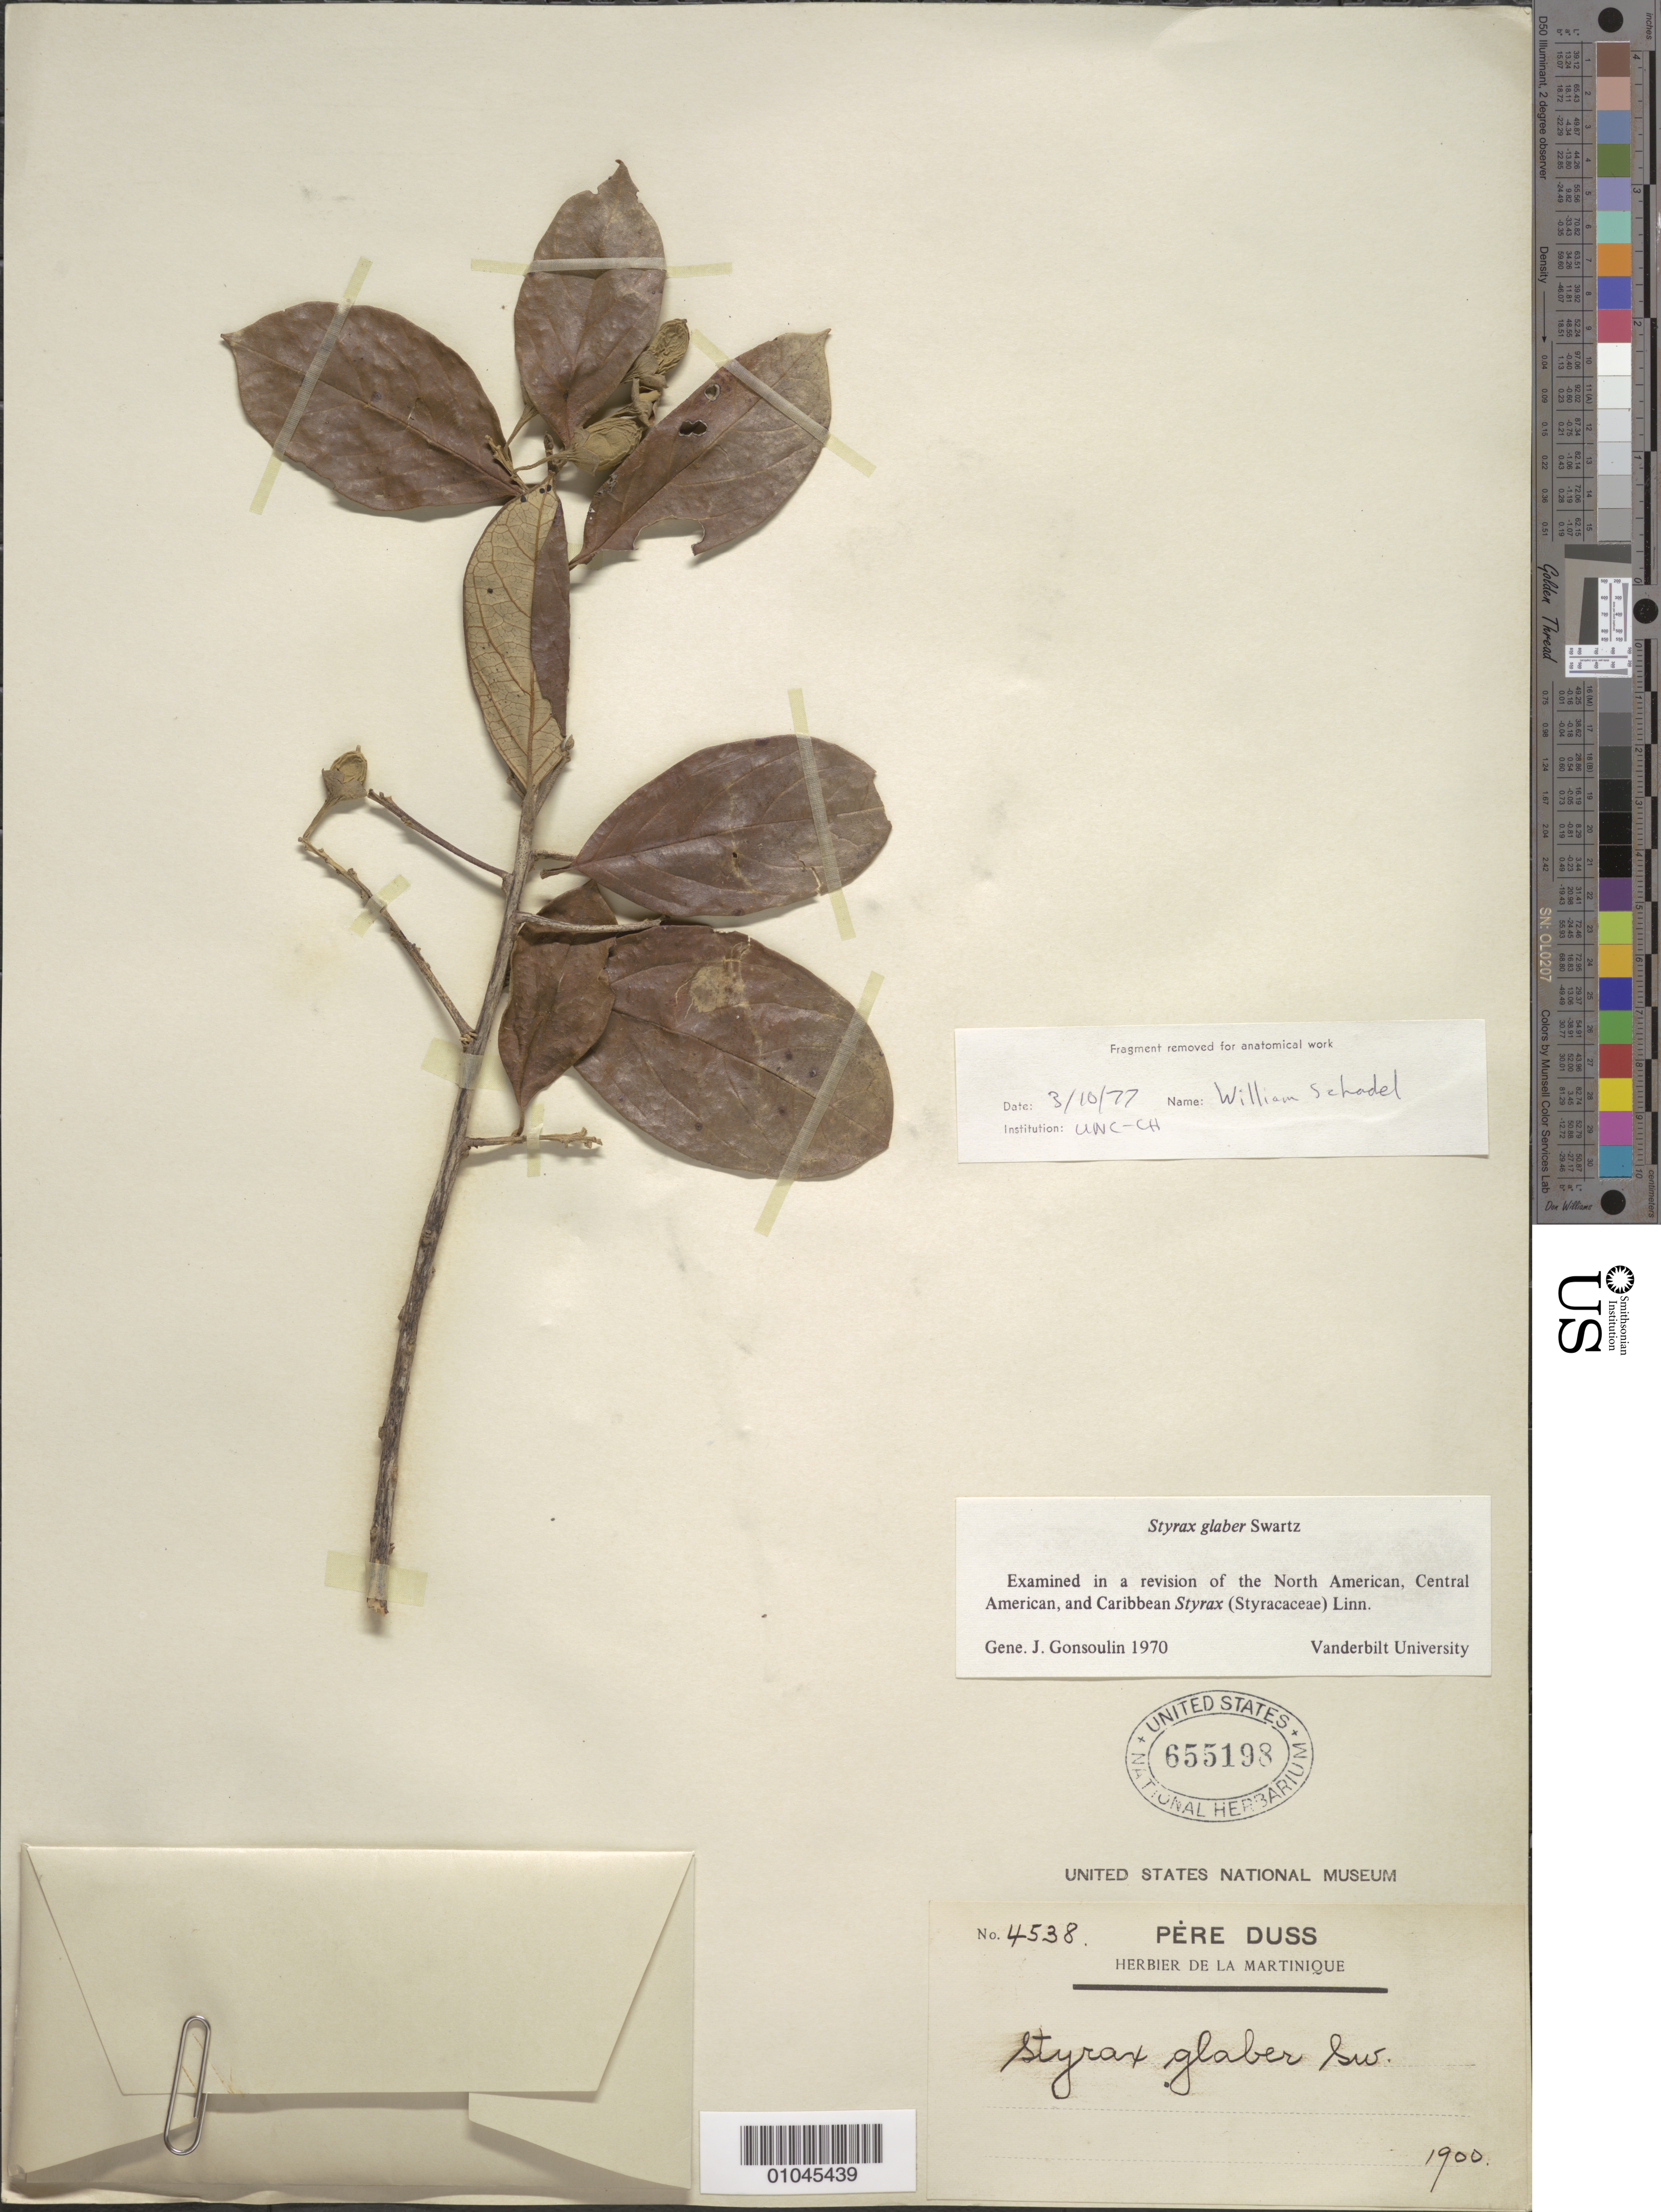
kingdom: Plantae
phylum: Tracheophyta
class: Magnoliopsida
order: Ericales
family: Styracaceae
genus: Styrax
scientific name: Styrax glaber var. micranthus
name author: Perkins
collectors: Père Duss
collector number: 4538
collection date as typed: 1900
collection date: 1900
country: Martinique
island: Martinique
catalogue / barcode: US 655198